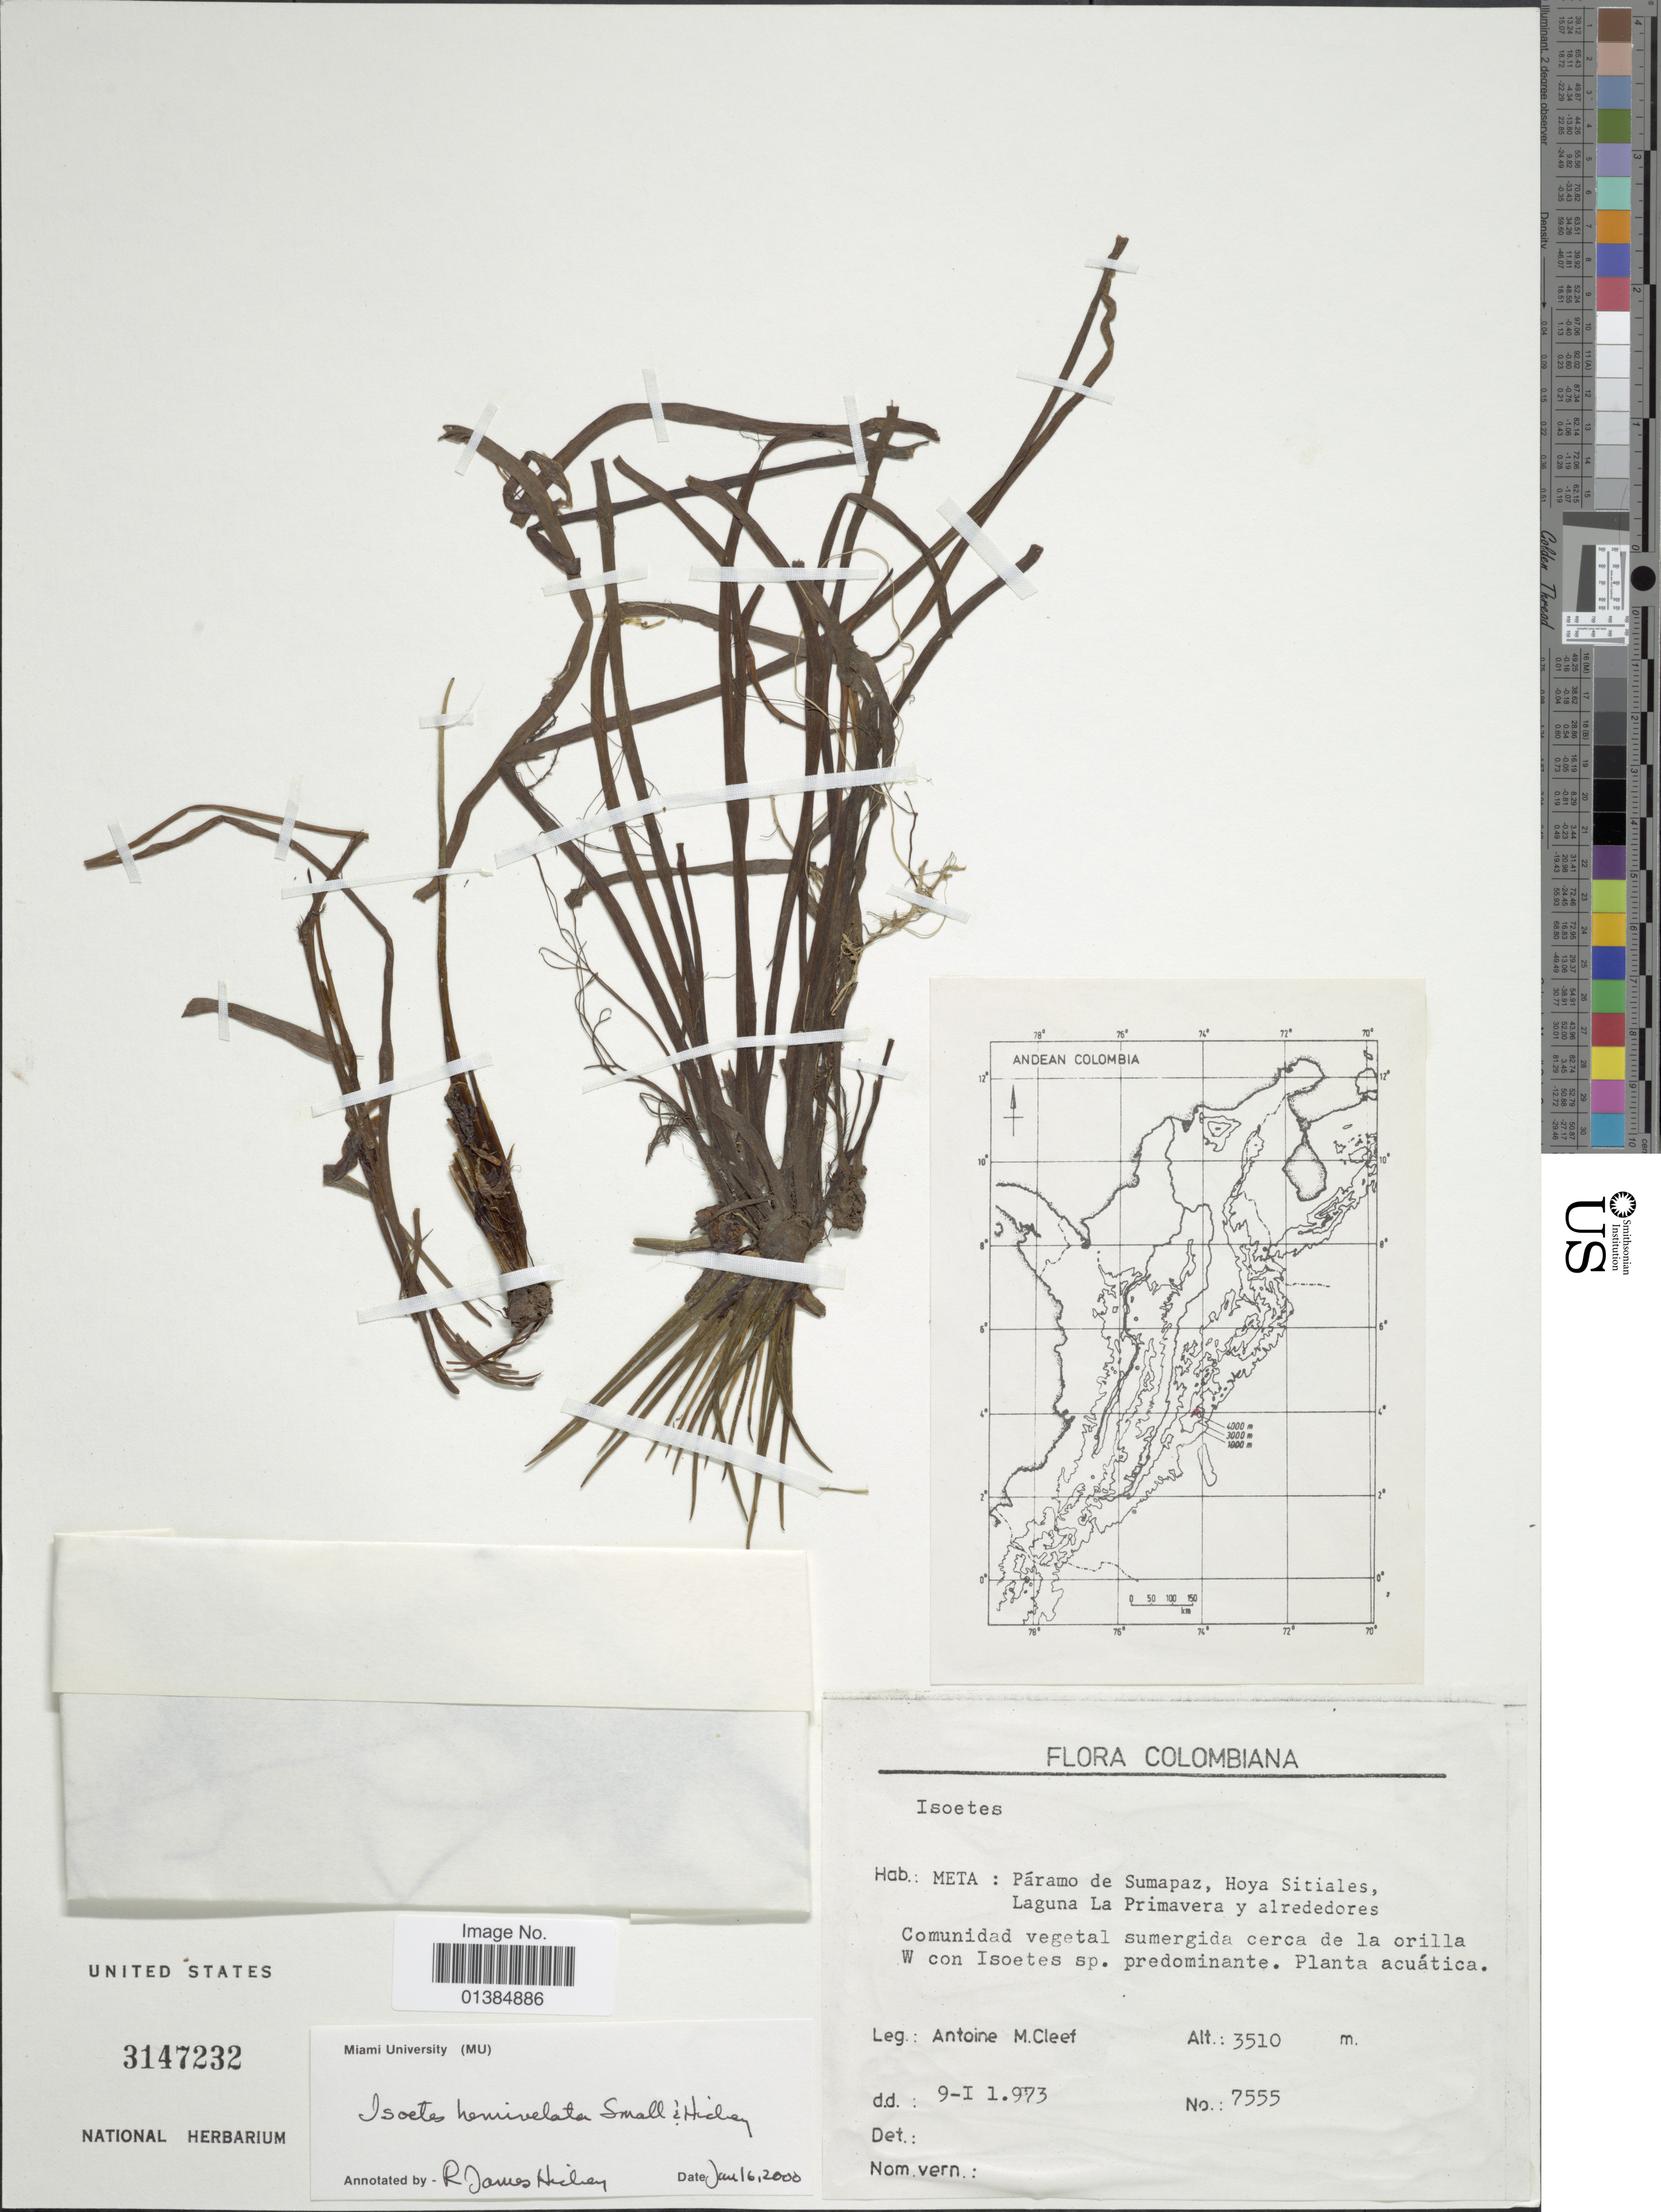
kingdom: Plantae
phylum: Tracheophyta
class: Lycopodiopsida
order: Isoetales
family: Isoetaceae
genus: Isoetes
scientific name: Isoetes hemivelata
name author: R.L. Small & Hickey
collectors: A. M. Cleef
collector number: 7555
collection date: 1973-01-09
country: Colombia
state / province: Meta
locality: Páramo de Sumapaz, Hoya Sitiales, Laguna La Primabvera y alrededores.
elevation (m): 3510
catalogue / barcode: US 3147232